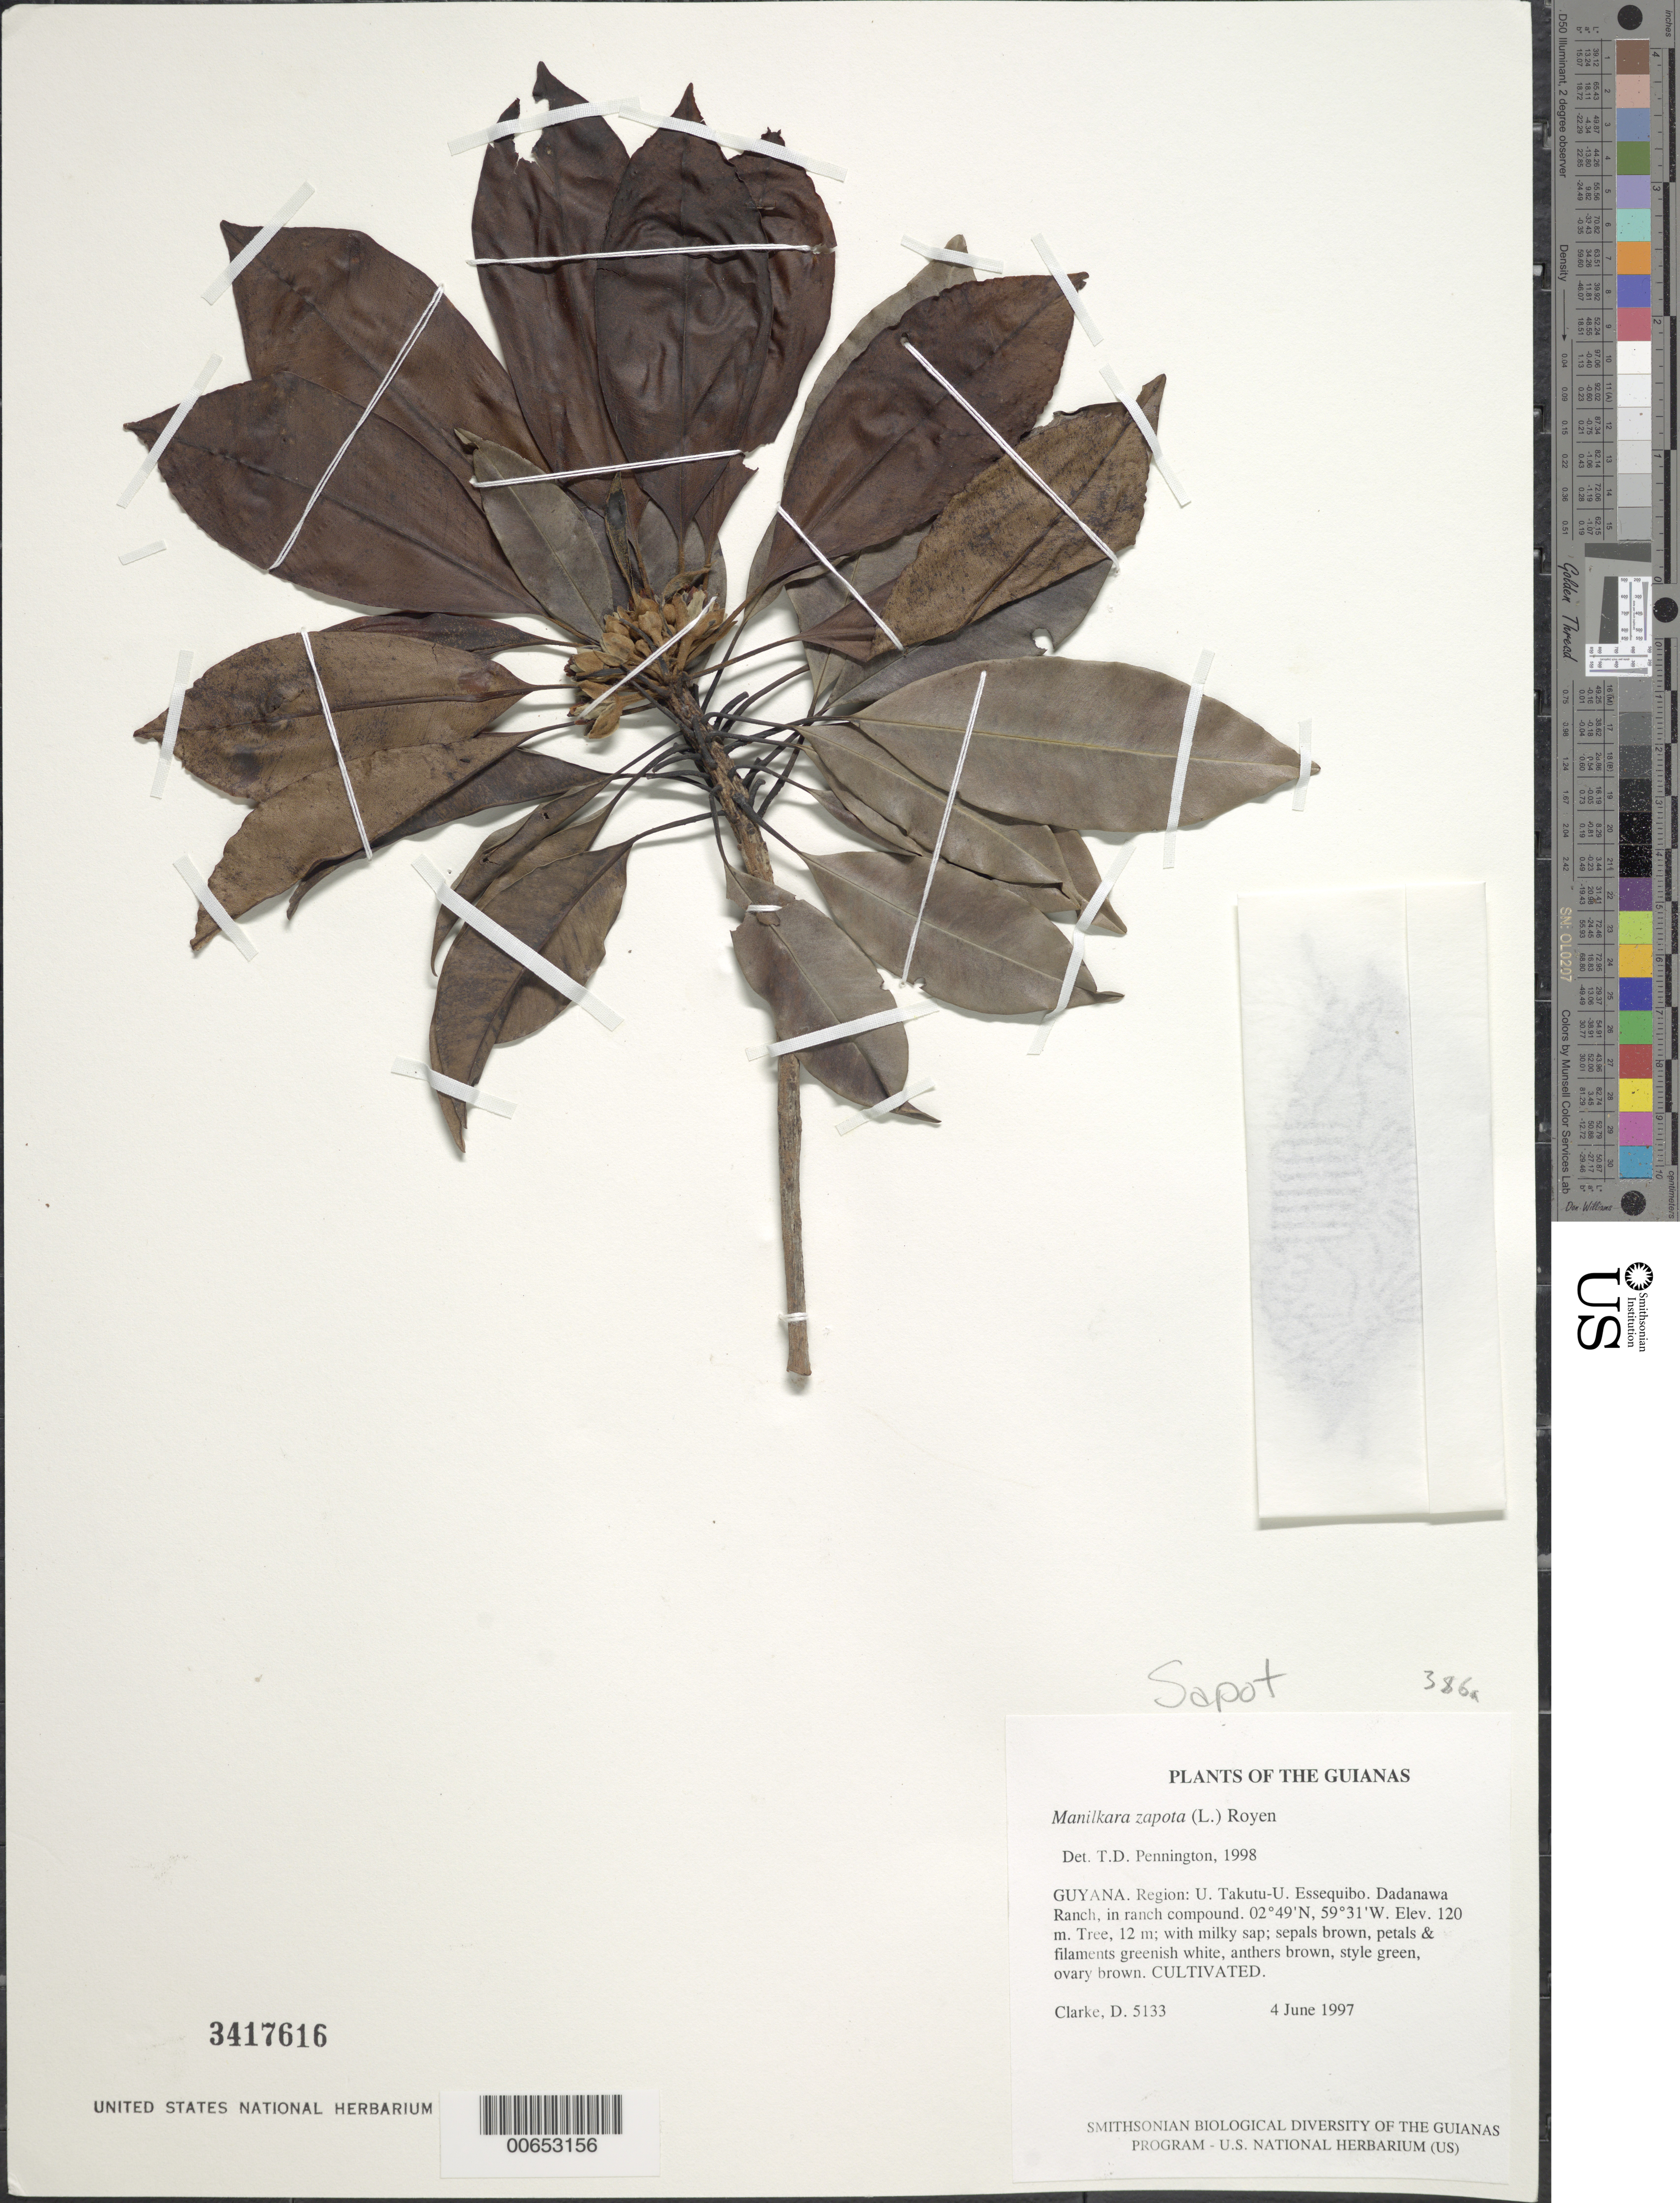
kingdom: Plantae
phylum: Tracheophyta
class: Magnoliopsida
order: Ericales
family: Sapotaceae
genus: Manilkara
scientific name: Manilkara zapota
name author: (L.) P. Royen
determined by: Pennington, T. D., (K)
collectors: H. D. Clarke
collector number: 5133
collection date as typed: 4 June 1997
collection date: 1997-06-04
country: Guyana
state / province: U. Takutu-U. Essequibo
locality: Dadanawa Ranch, in ranch compound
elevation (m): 120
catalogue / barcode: US 3417616